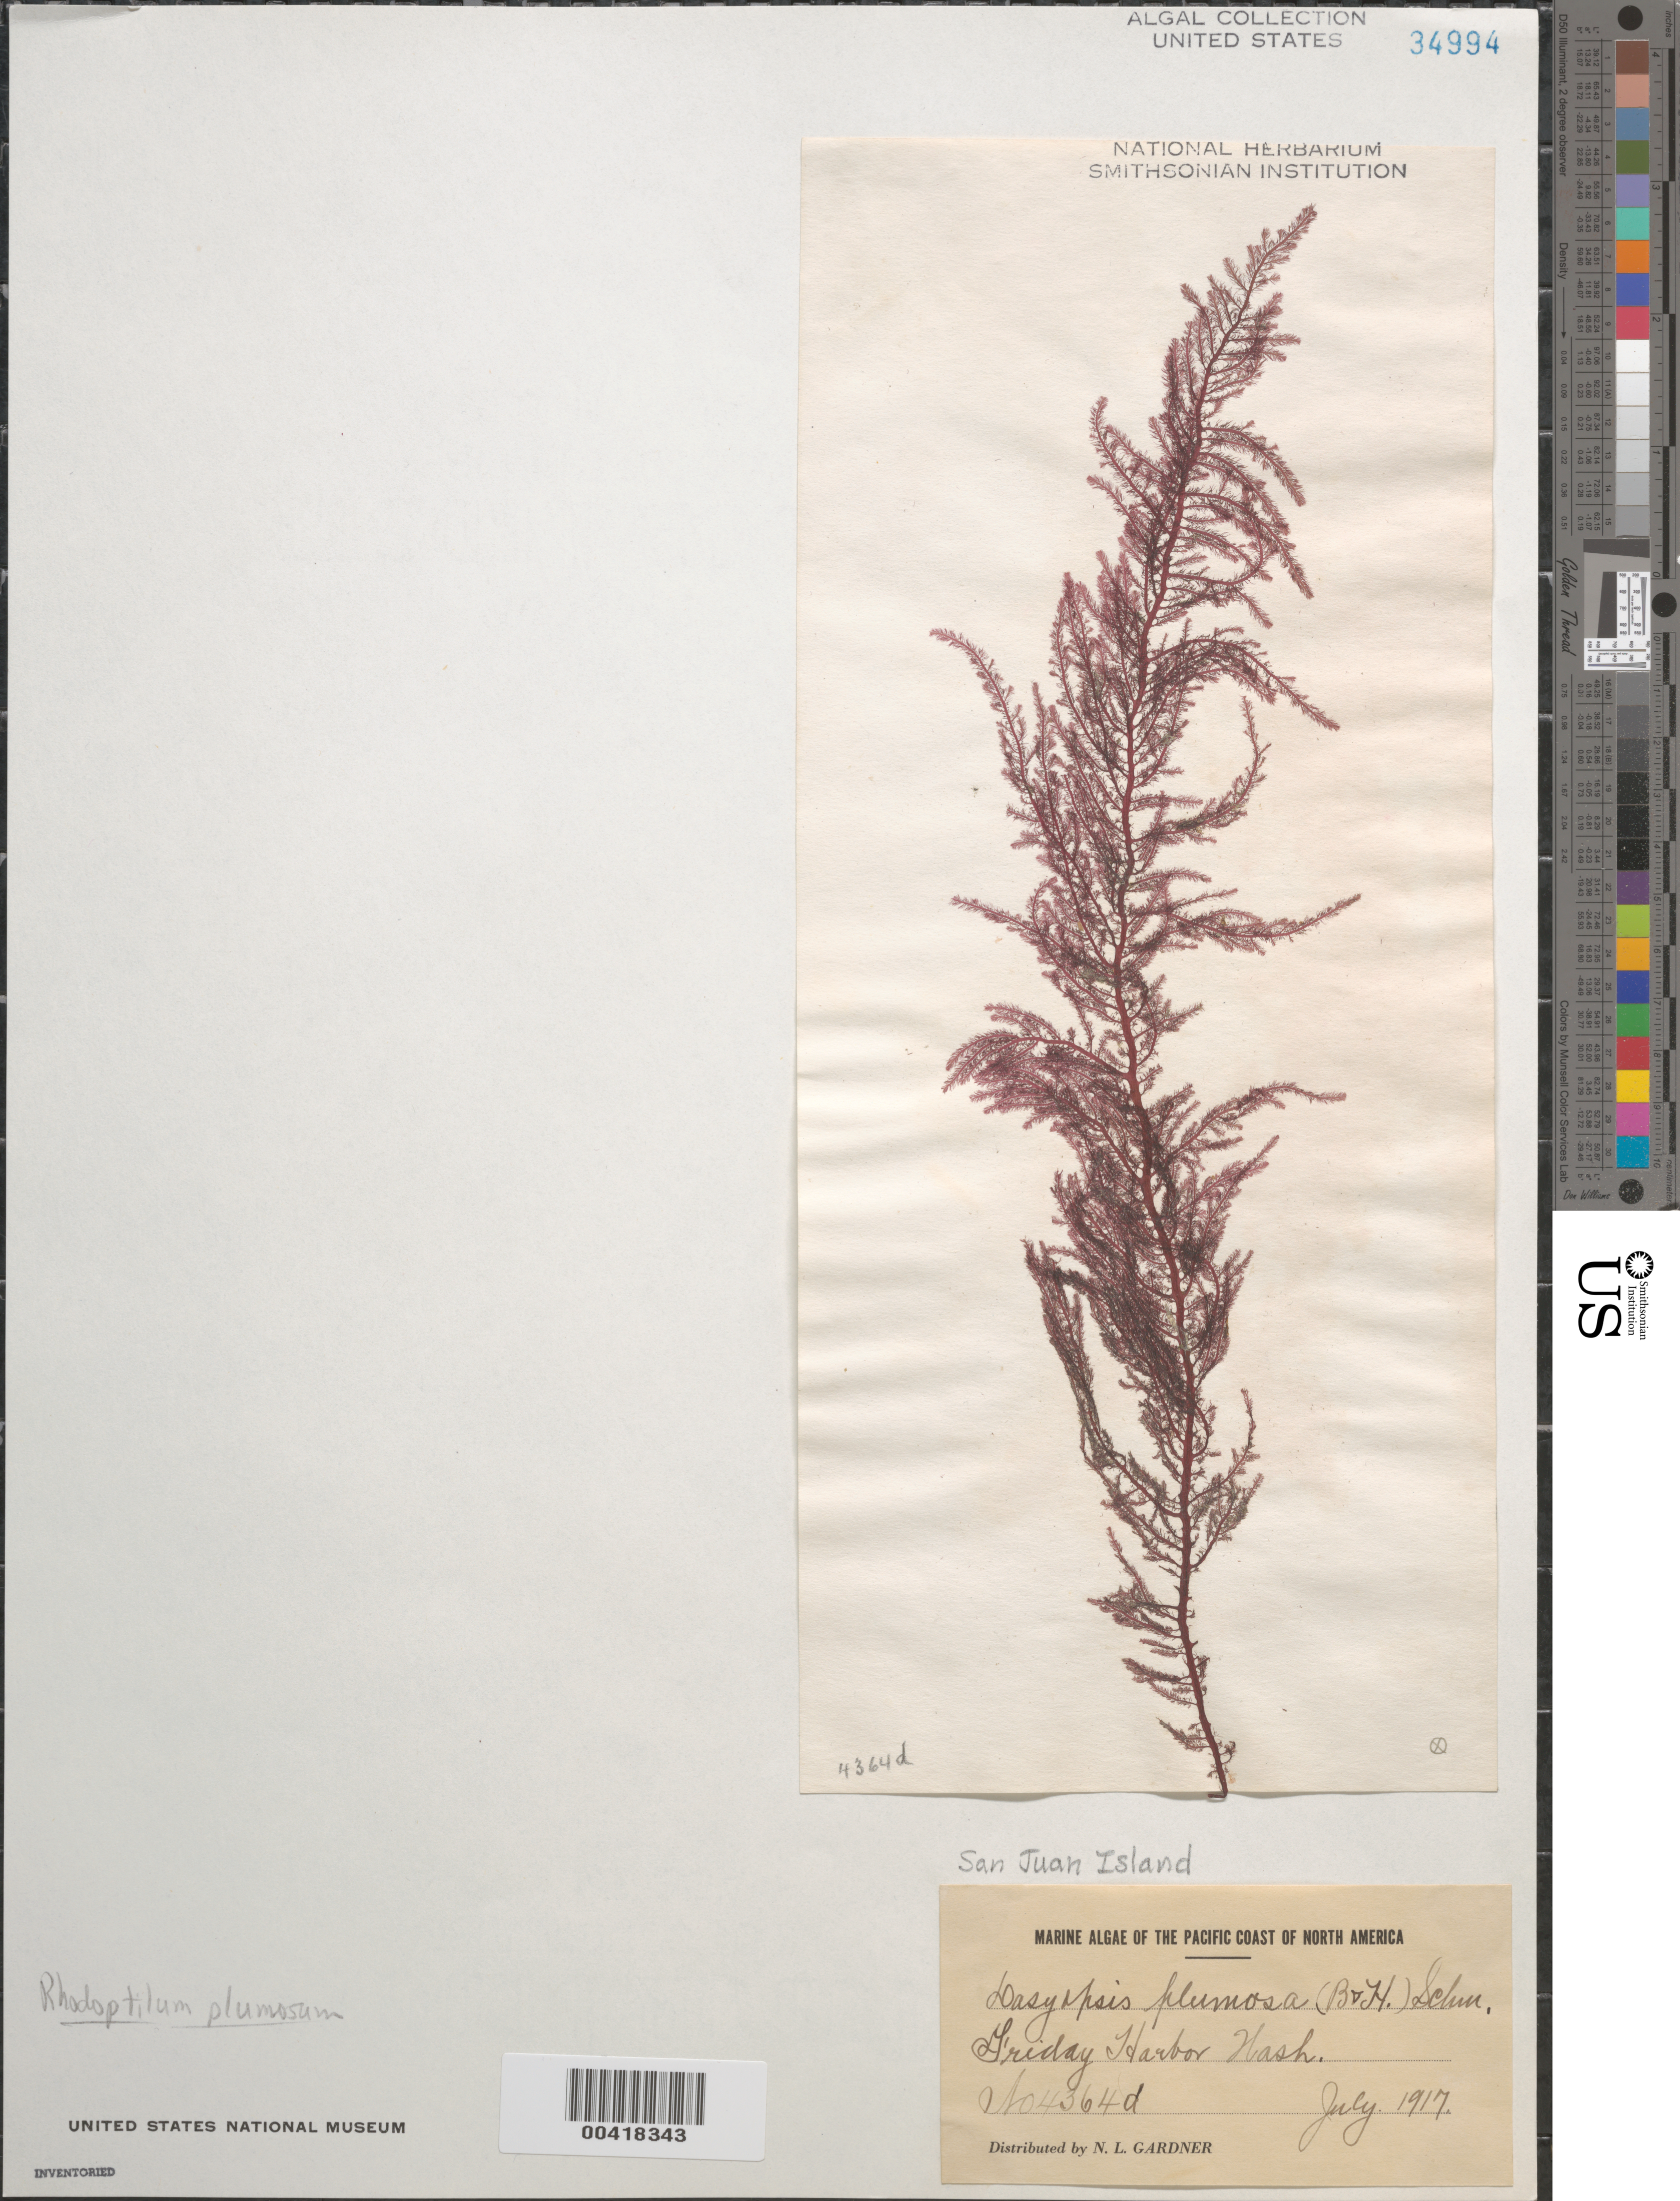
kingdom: Plantae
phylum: Rhodophyta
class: Florideophyceae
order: Ceramiales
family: Dasyaceae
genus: Rhodoptilum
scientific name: Rhodoptilum plumosum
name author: (Harv. & Bail.) Kylin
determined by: Norris, James N.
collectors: N. Gardner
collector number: NLG 4364d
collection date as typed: Jul 1917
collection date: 1917-07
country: United States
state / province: Washington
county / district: San Juan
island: San Juan Island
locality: Friday Harbor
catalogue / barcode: US 34994